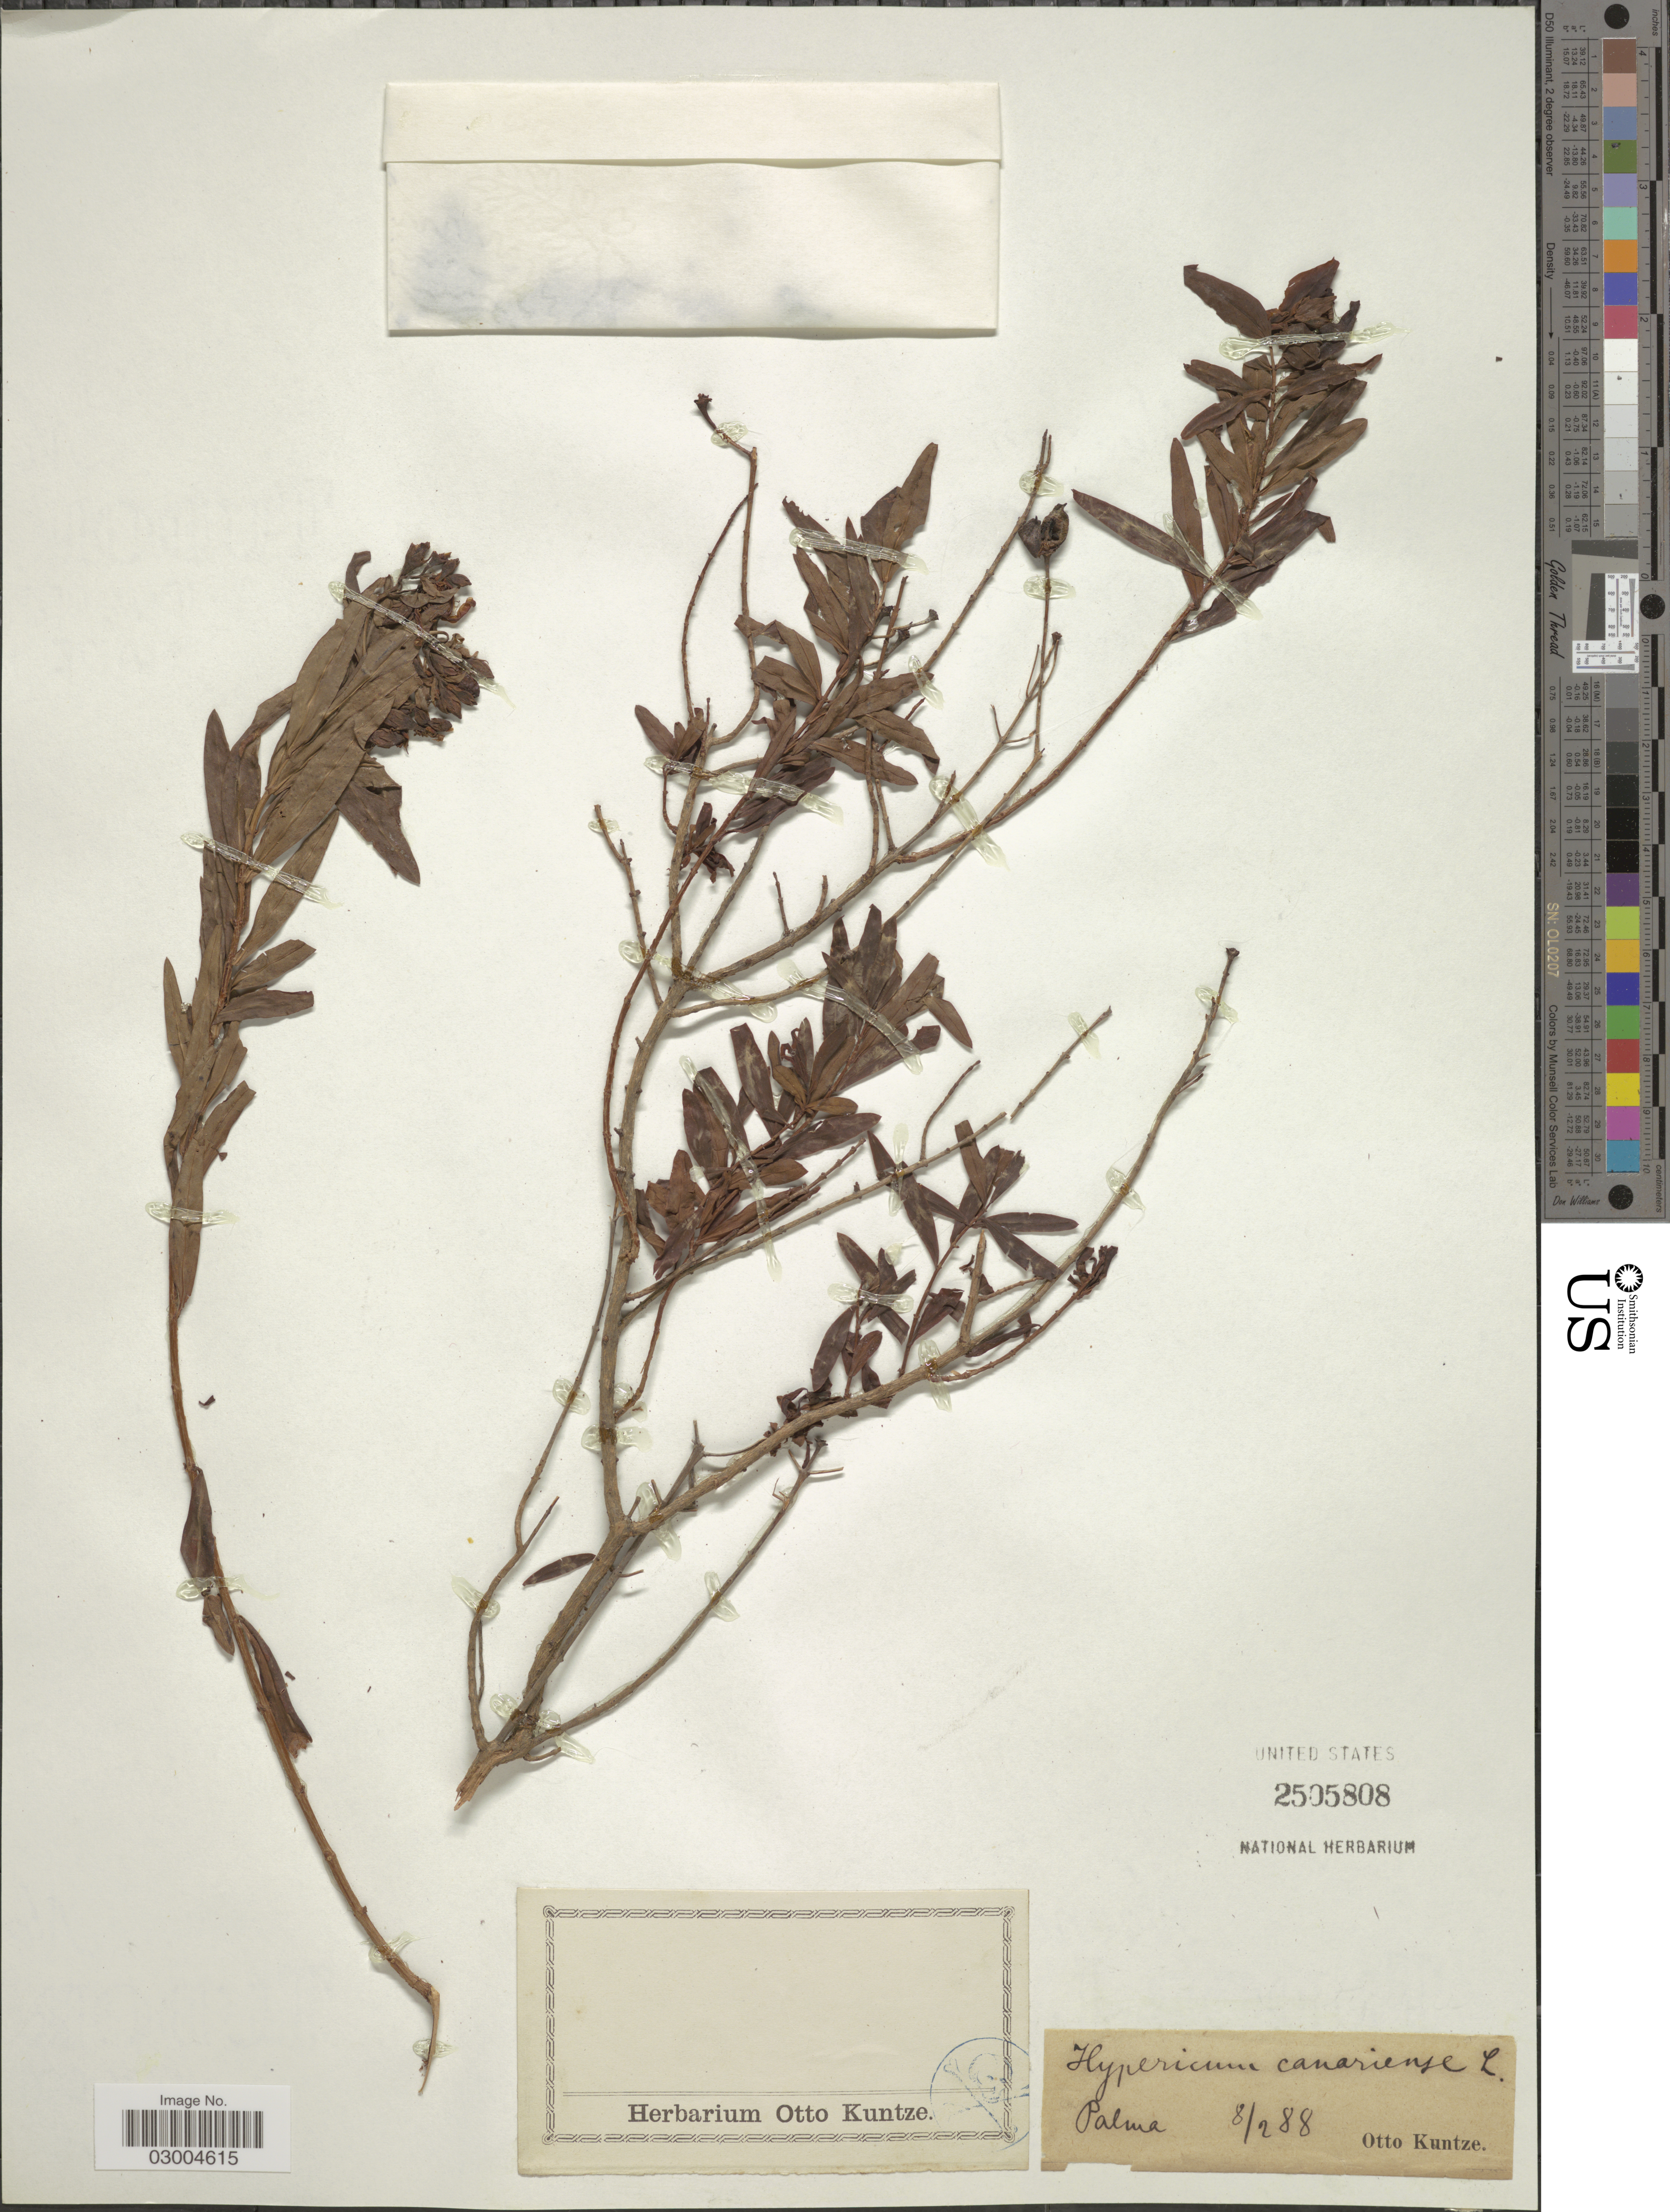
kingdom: Plantae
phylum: Tracheophyta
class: Magnoliopsida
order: Malpighiales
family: Hypericaceae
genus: Hypericum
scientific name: Hypericum canariense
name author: L.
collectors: C.E.O. Kuntze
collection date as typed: Transcribed d/m/y: 8/2/88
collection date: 1888-02-08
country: Spain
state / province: Canarias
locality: Palma.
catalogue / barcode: US 2505808